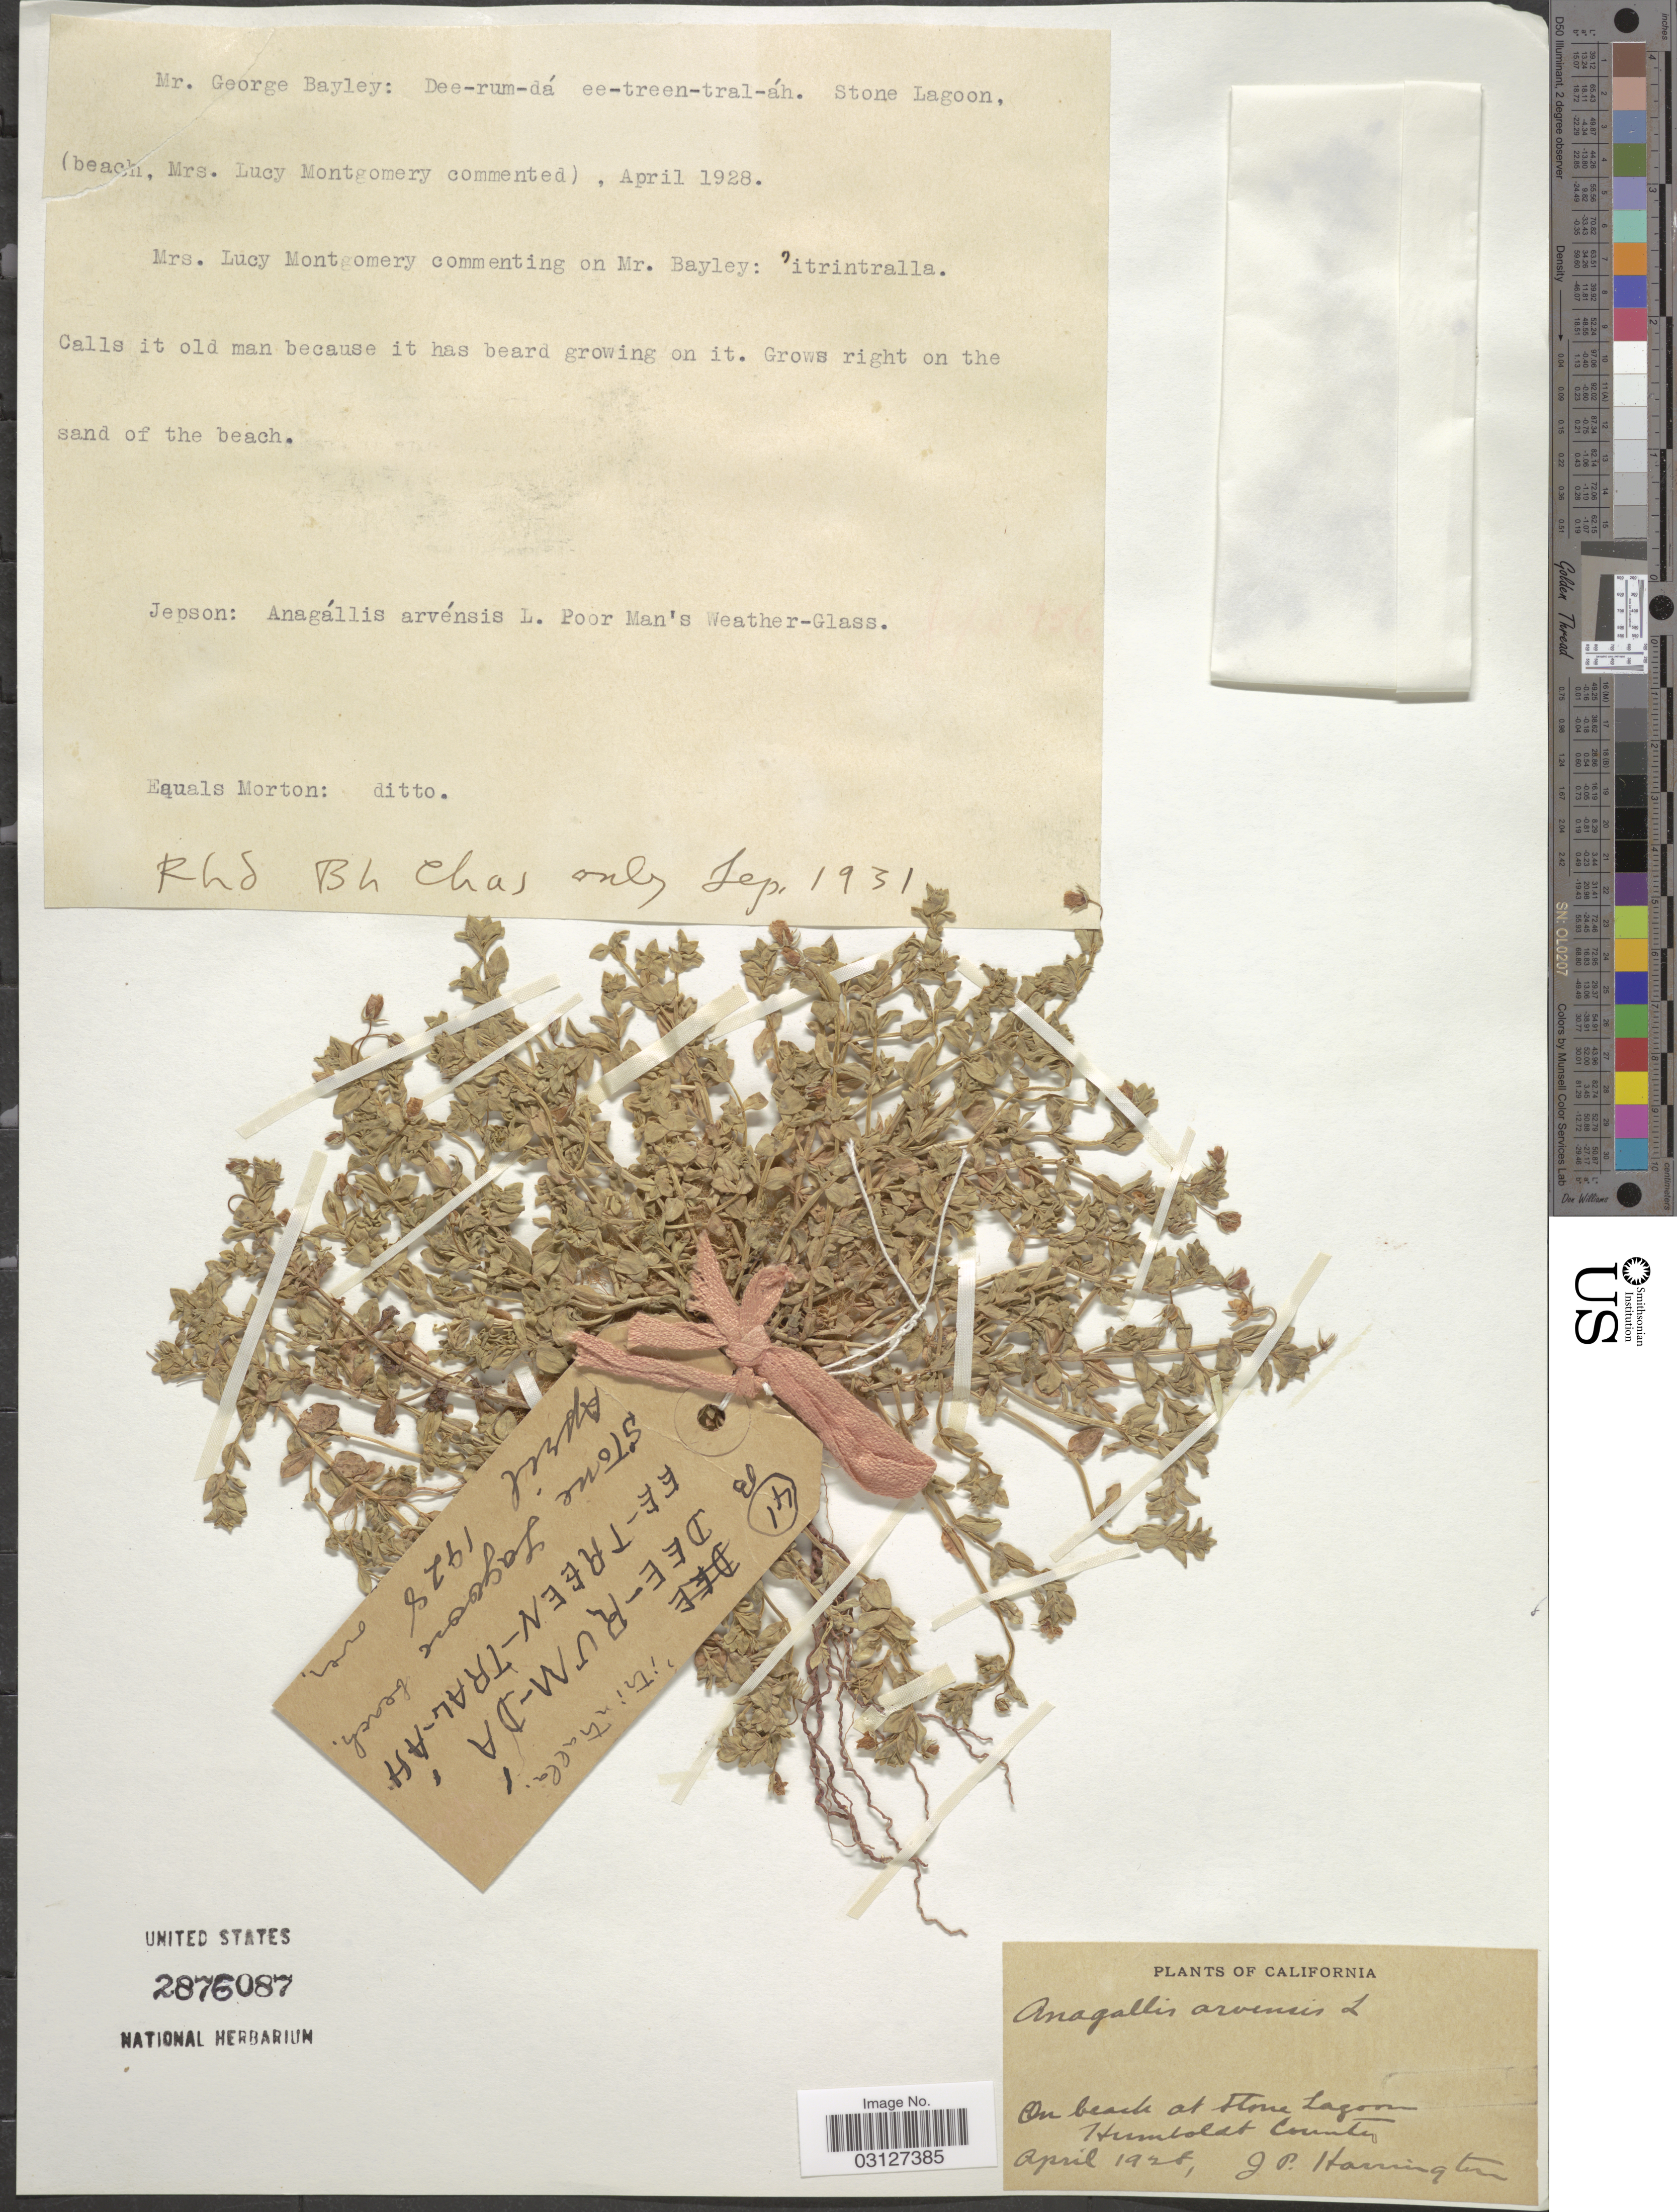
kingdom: Plantae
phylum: Tracheophyta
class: Magnoliopsida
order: Ericales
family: Primulaceae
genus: Anagallis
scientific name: Anagallis arvensis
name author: L.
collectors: J. Harrington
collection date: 1928-04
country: United States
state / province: California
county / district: Humboldt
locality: On beach at Stone Lagoon, Humboldt County.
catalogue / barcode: US 2876087